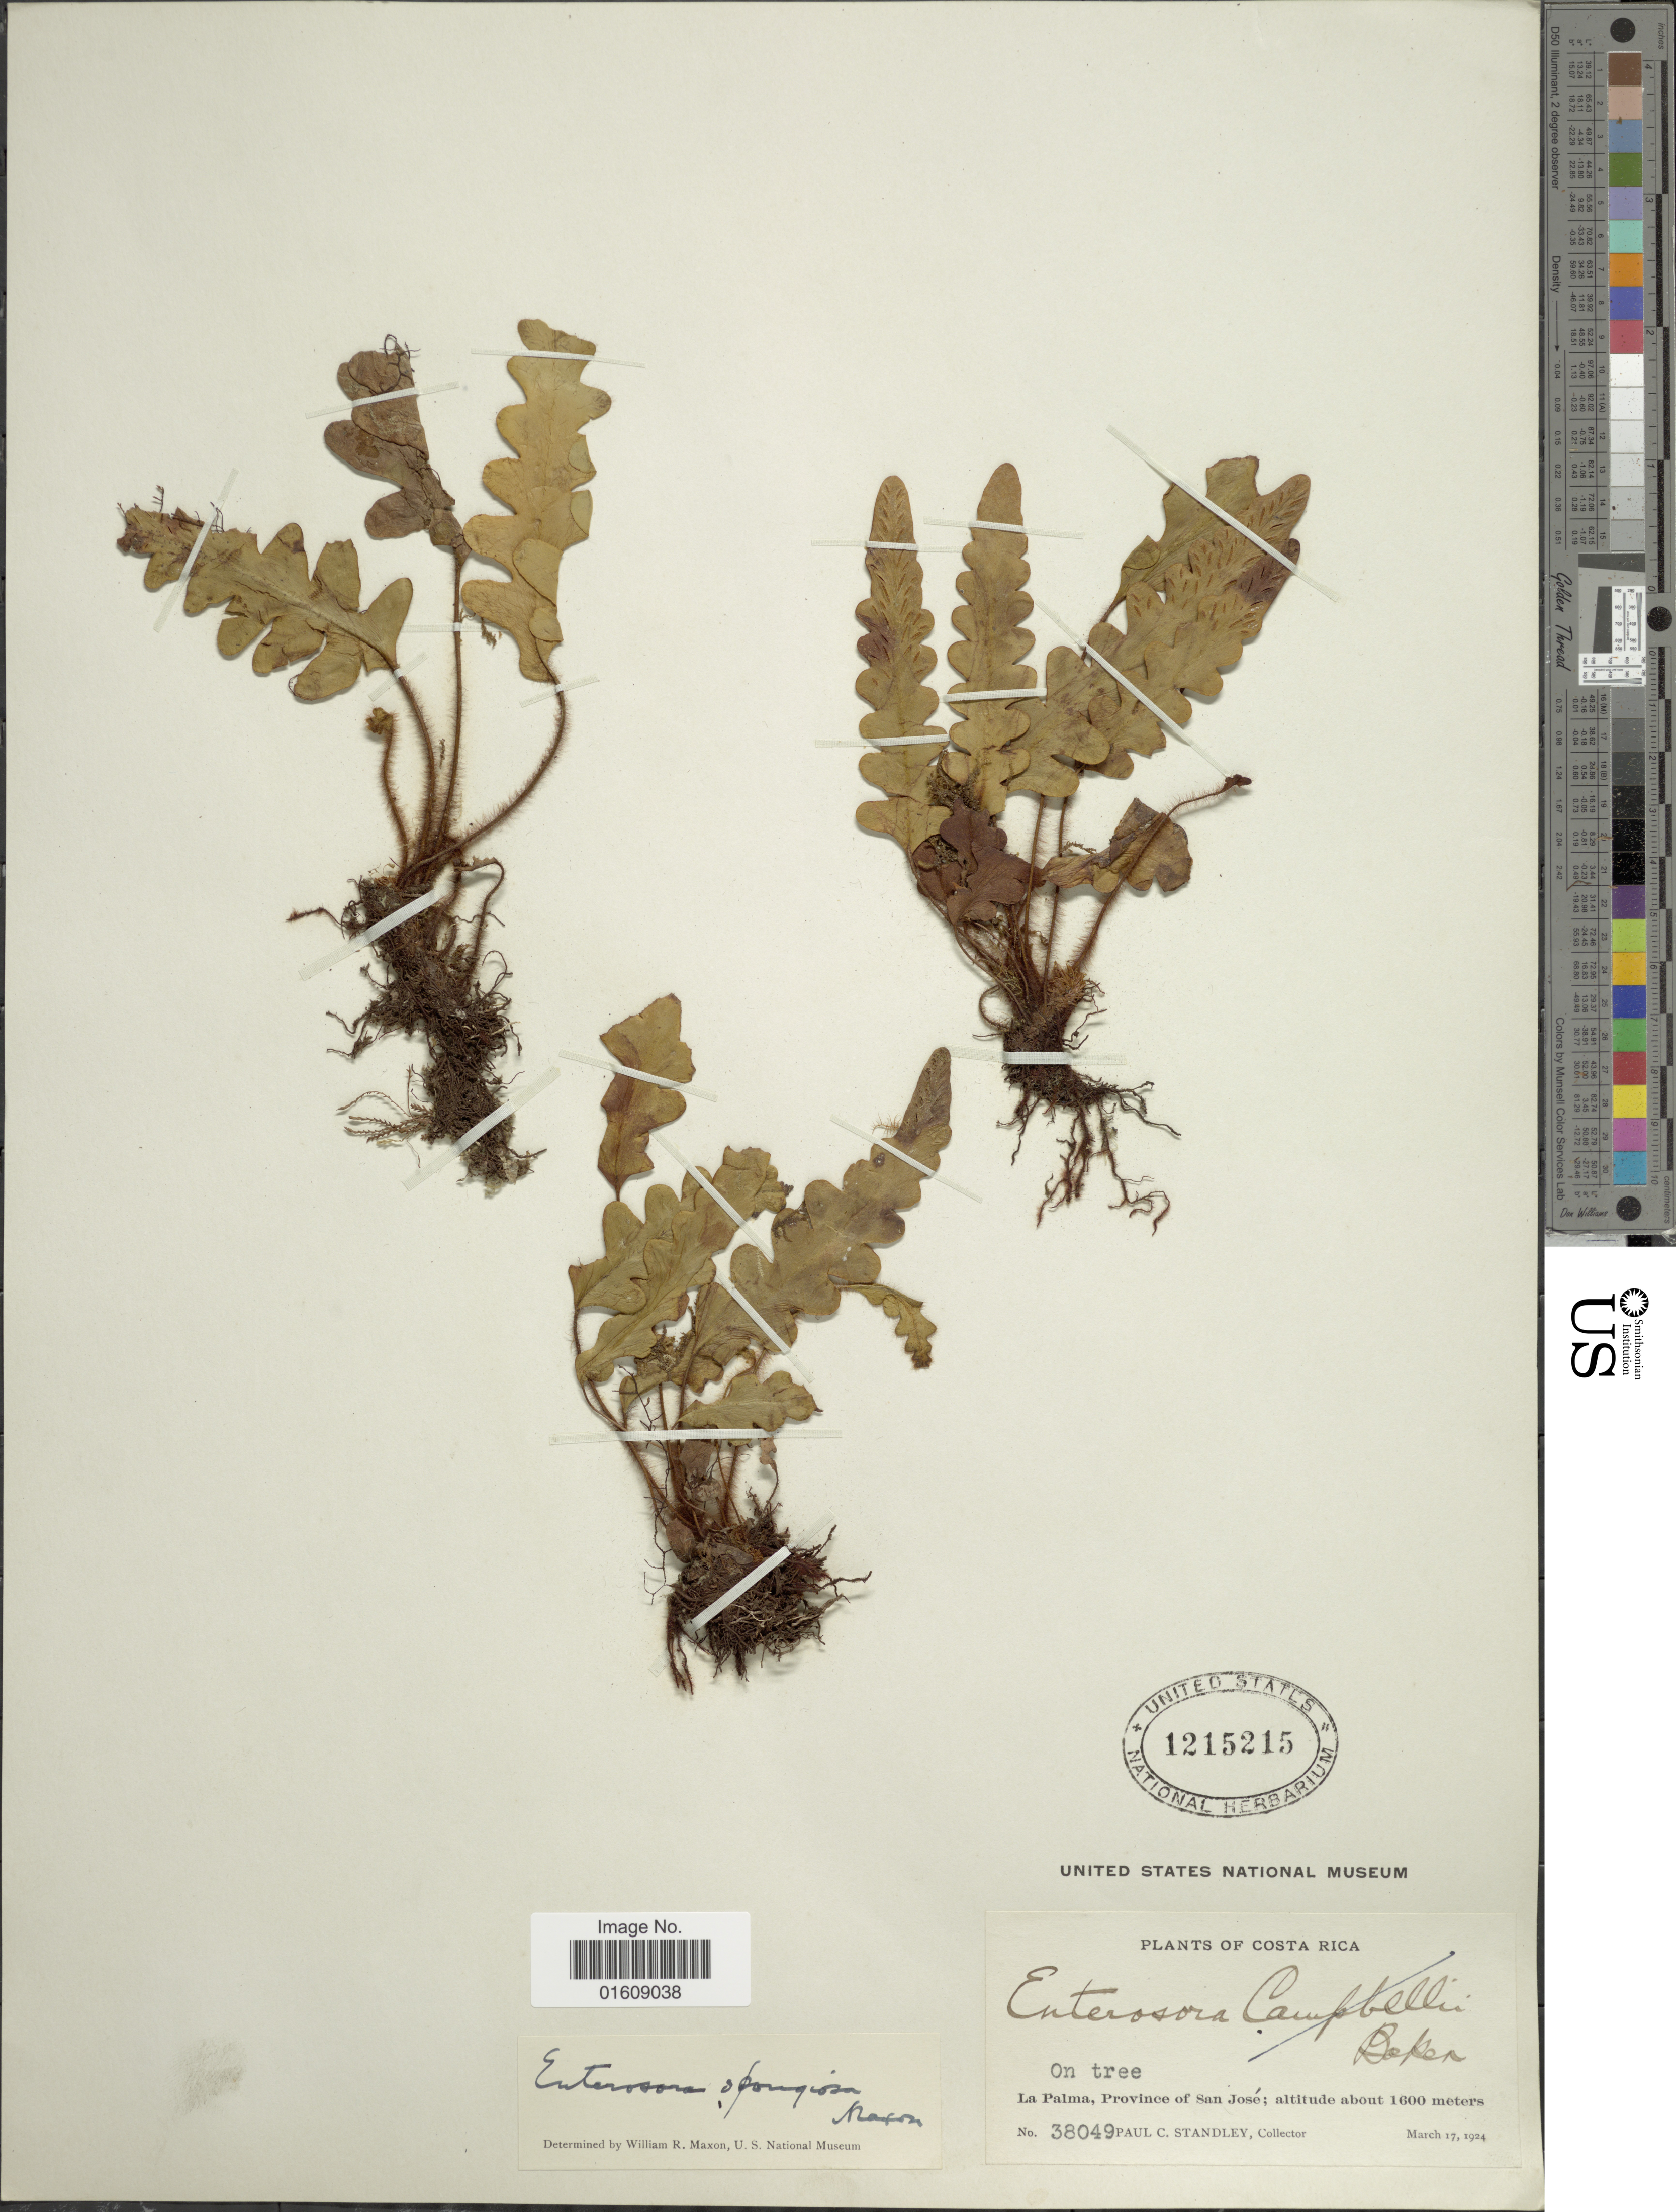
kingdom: Plantae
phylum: Tracheophyta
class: Polypodiopsida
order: Polypodiales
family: Polypodiaceae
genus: Enterosora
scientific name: Enterosora campbellii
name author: Baker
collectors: P. C. Standley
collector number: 38049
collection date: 1924-03-17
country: Costa Rica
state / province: San José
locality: Costa Rica, La Palma, Province of San José.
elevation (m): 1600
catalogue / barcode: US 1215215